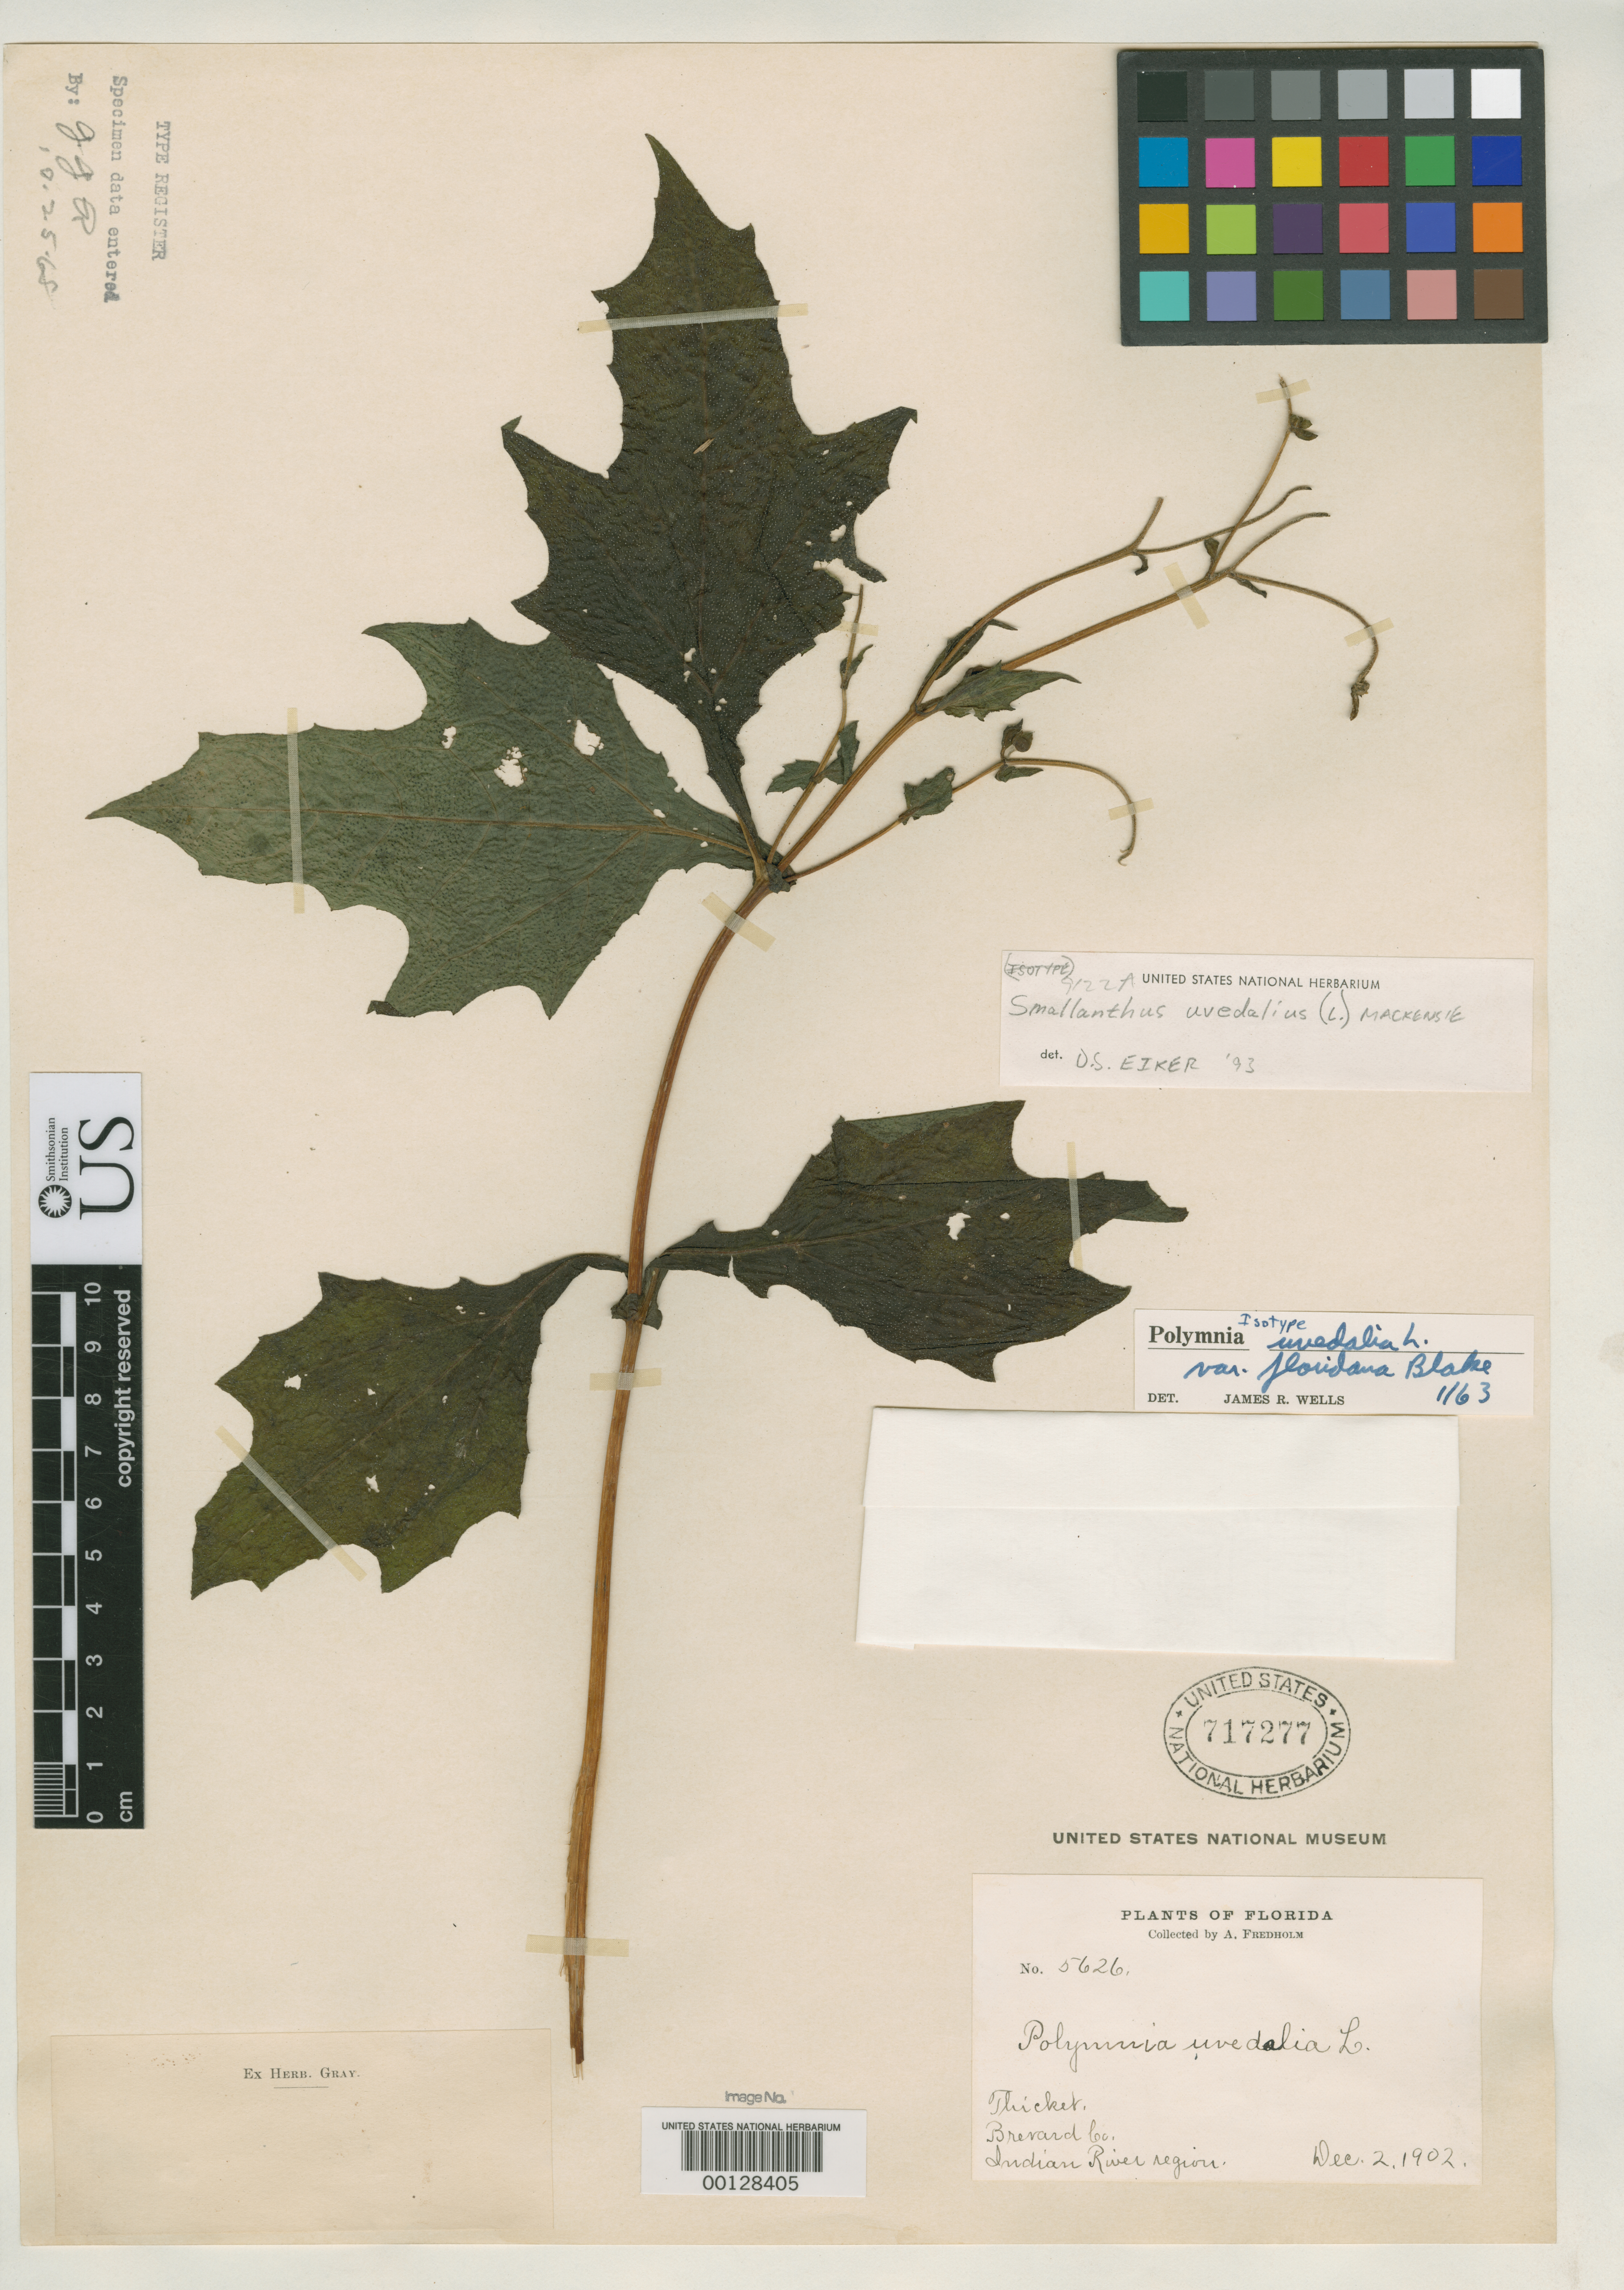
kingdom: Plantae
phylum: Tracheophyta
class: Magnoliopsida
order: Asterales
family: Asteraceae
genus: Polymnia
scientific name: Polymnia uvedalia var. floridana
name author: S.F. Blake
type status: Isotype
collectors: A. J. Fredholm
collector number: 5626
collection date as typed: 02 Dec 1902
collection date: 1902-12-02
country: United States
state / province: Florida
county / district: Brevard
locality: Indian River region.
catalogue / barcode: US 717277